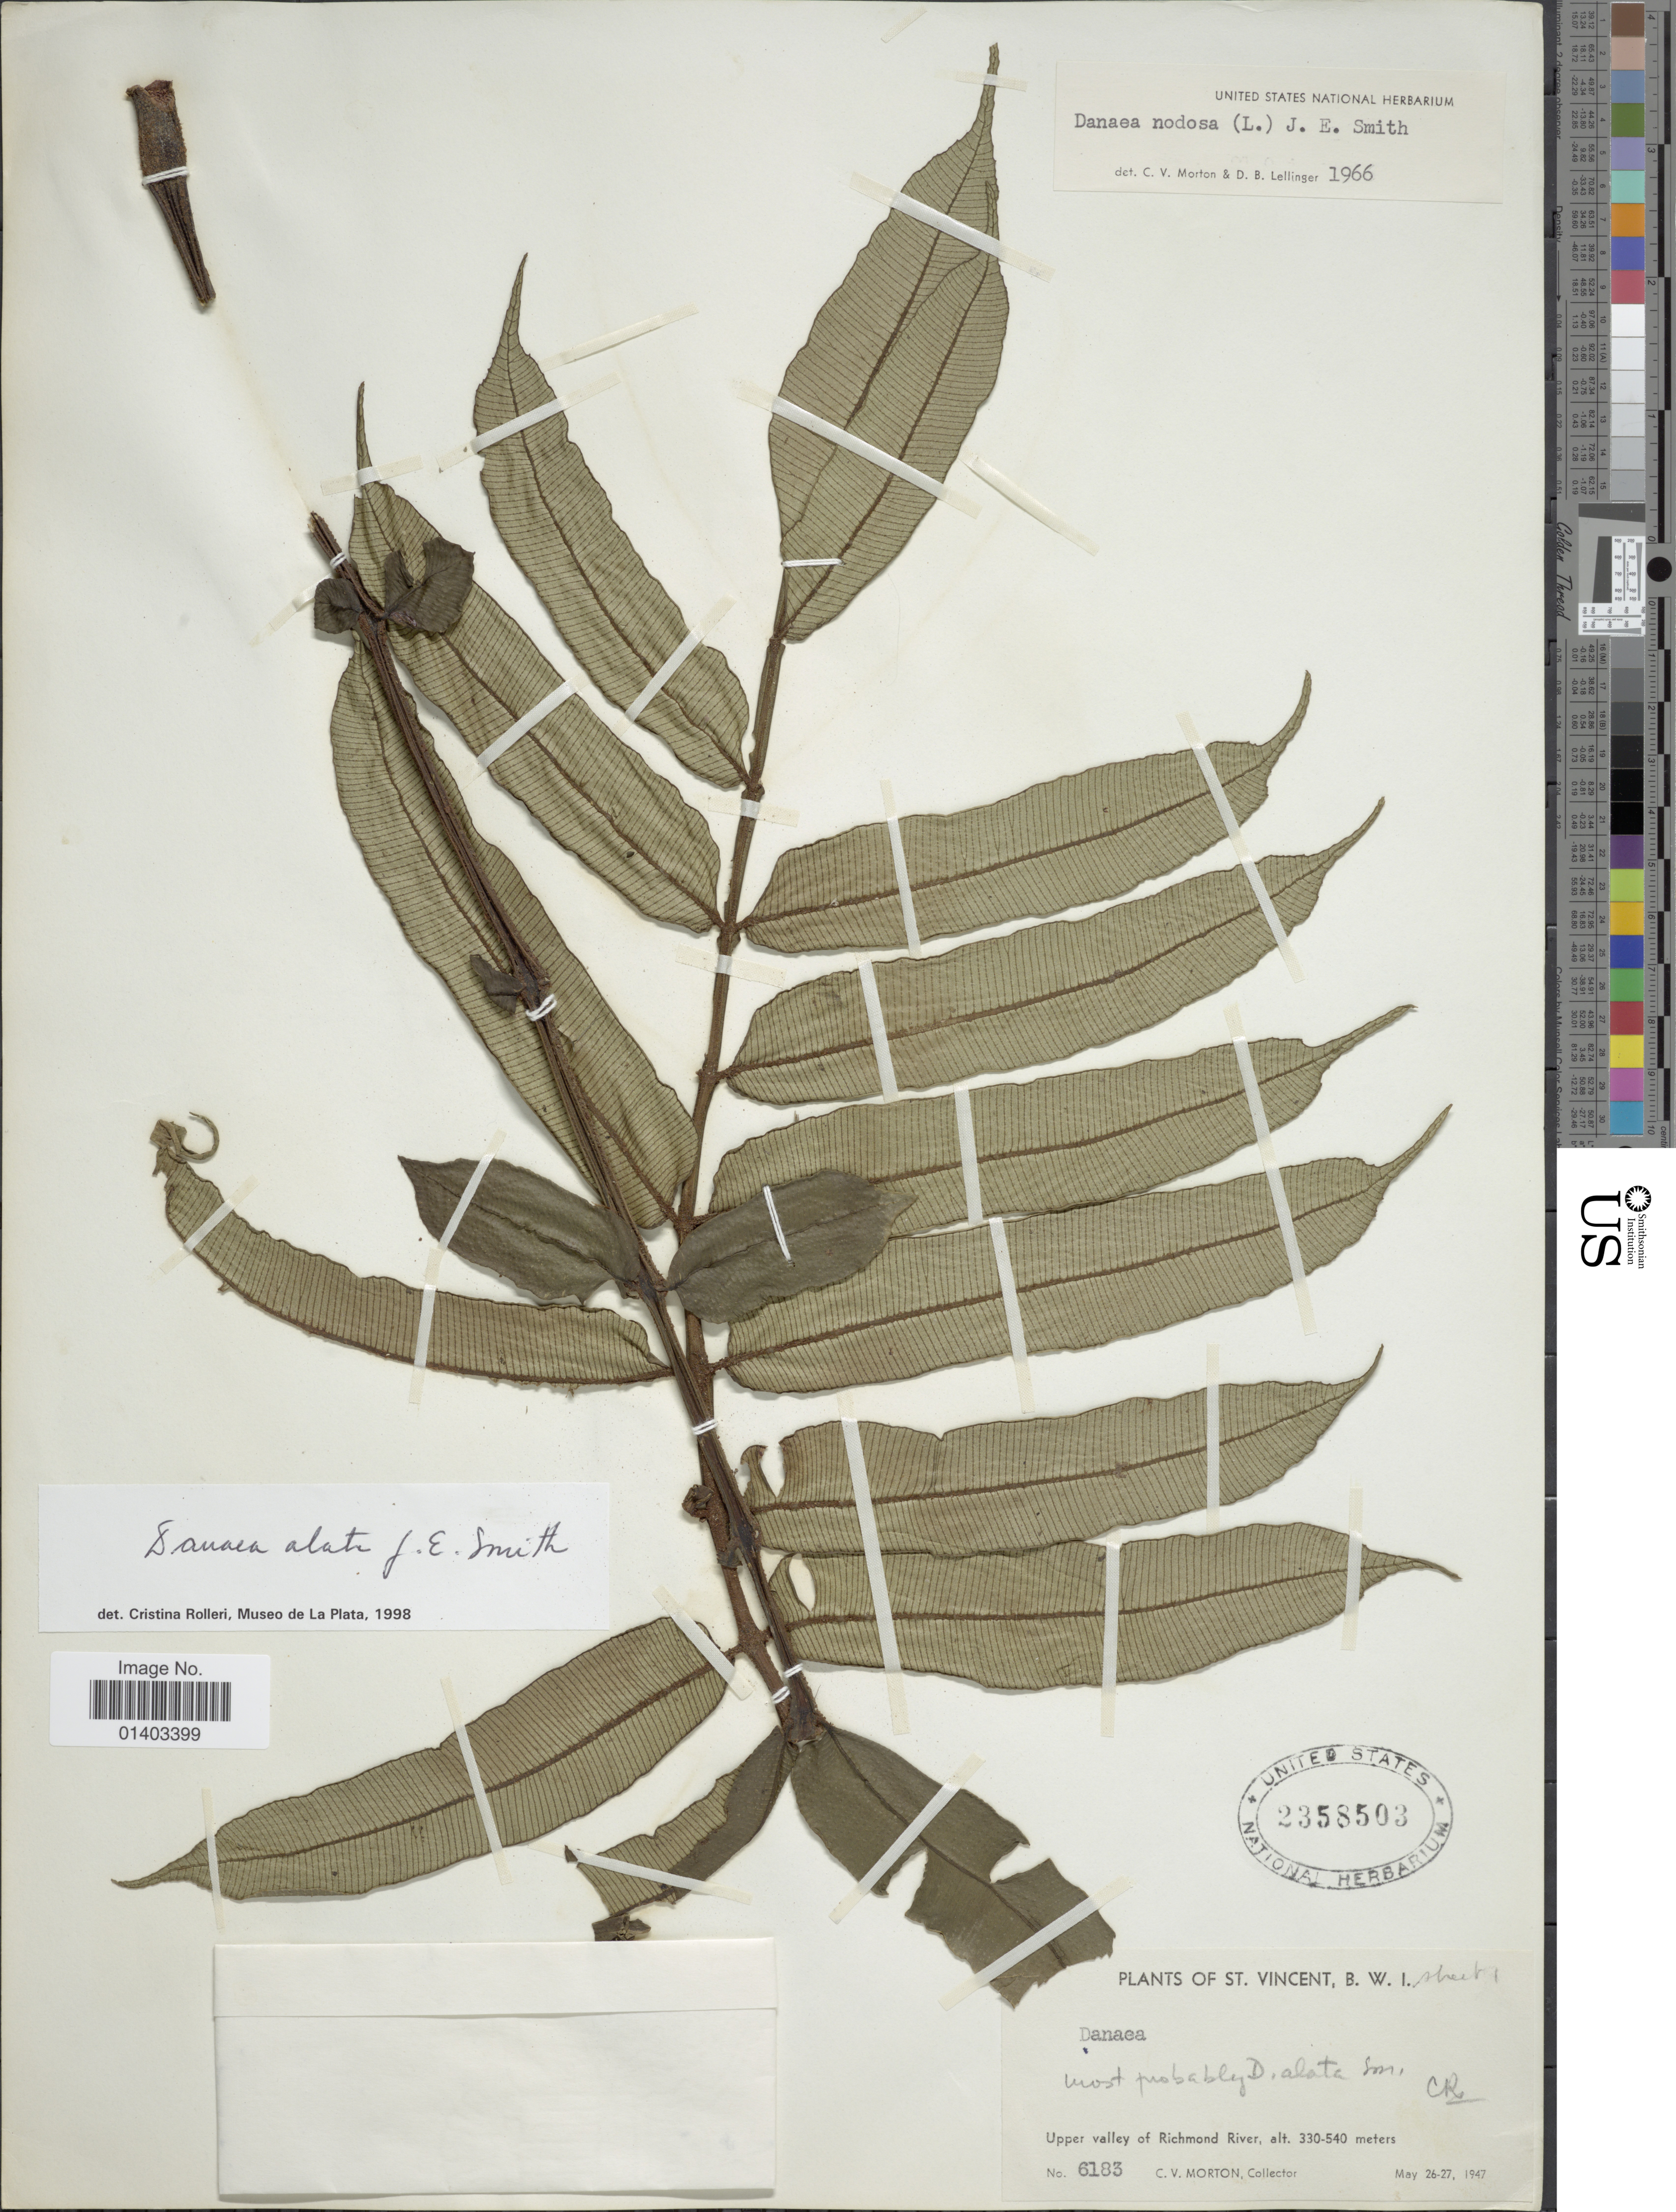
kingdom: Plantae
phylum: Tracheophyta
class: Polypodiopsida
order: Marattiales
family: Marattiaceae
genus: Danaea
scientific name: Danaea alata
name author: Sm.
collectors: C. V. Morton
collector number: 6183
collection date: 1947-05-26/1947-05-27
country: St. Vincent - Grenadines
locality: St Vincent, B.W.I., Upper valley of Richmond River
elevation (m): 330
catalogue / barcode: US 2358503